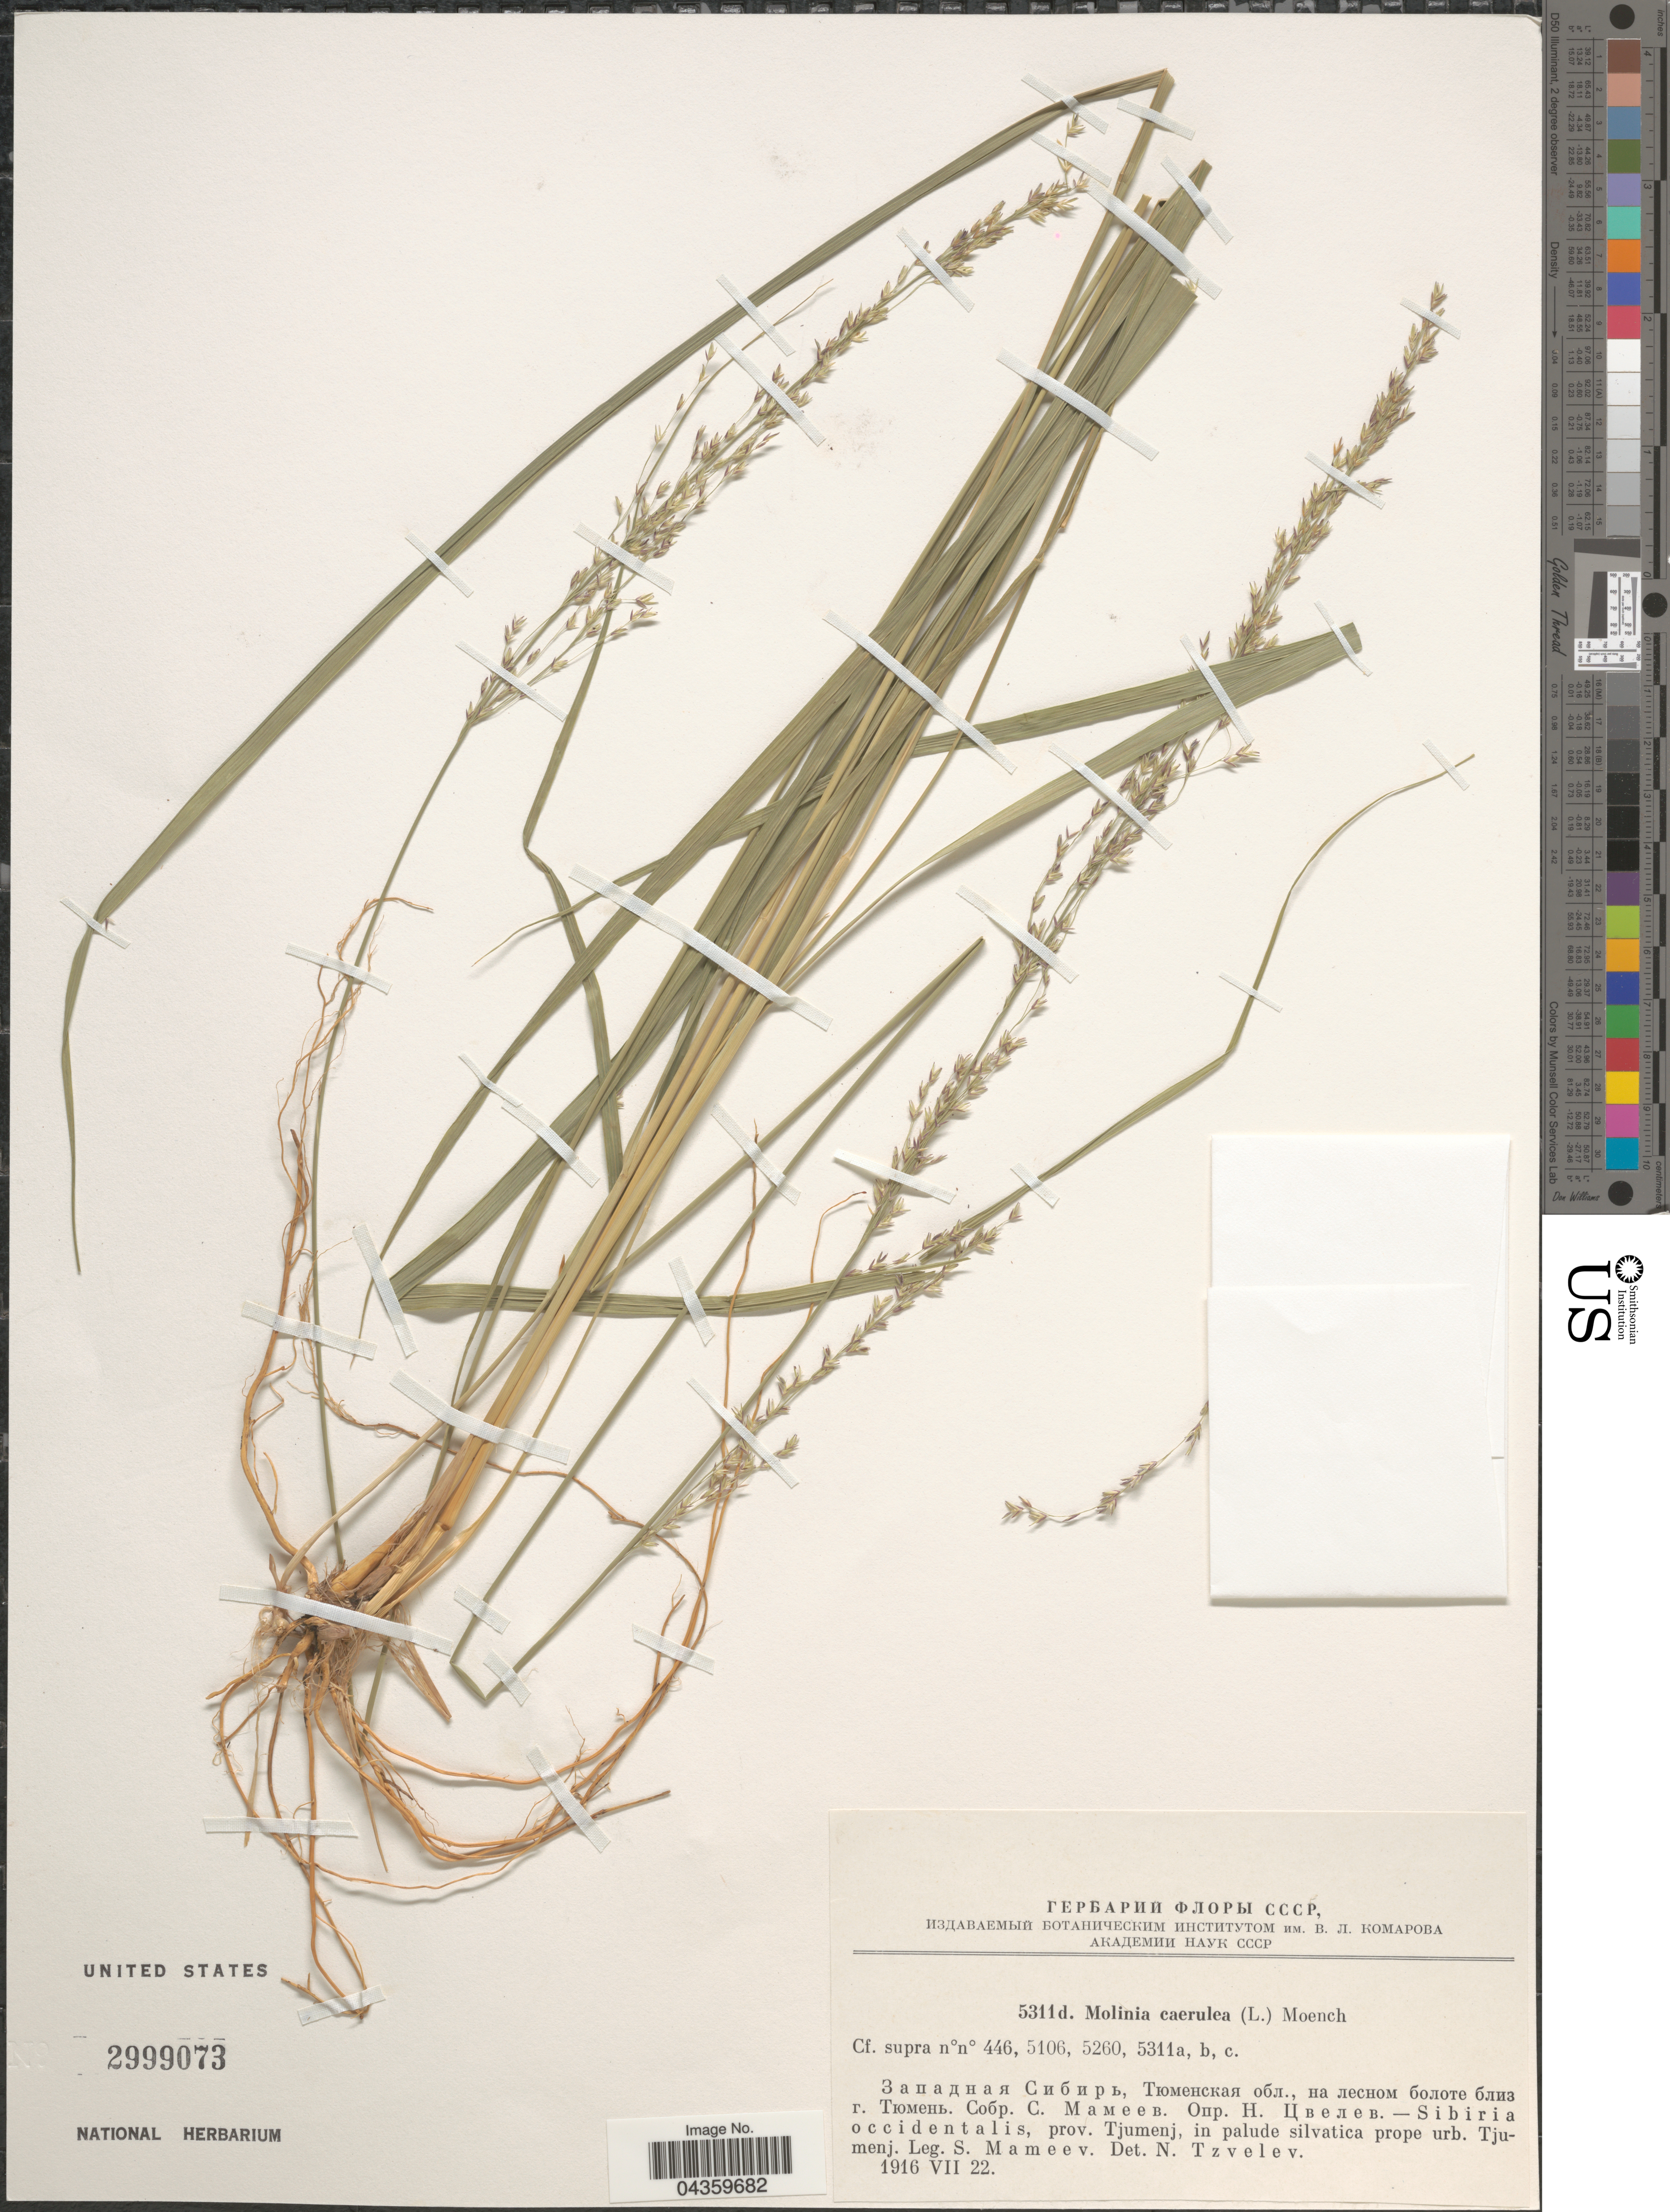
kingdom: Plantae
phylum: Tracheophyta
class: Liliopsida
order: Poales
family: Poaceae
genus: Molinia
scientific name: Molinia caerulea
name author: (L.) Moench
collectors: S. Mameev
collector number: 5311d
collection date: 1916-07-22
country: Russian Federation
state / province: Tyumen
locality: Sibiria occidentalis, prov. Tjumenj, in palude silvatica prope urb. Tjumenj.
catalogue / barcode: US 2999073